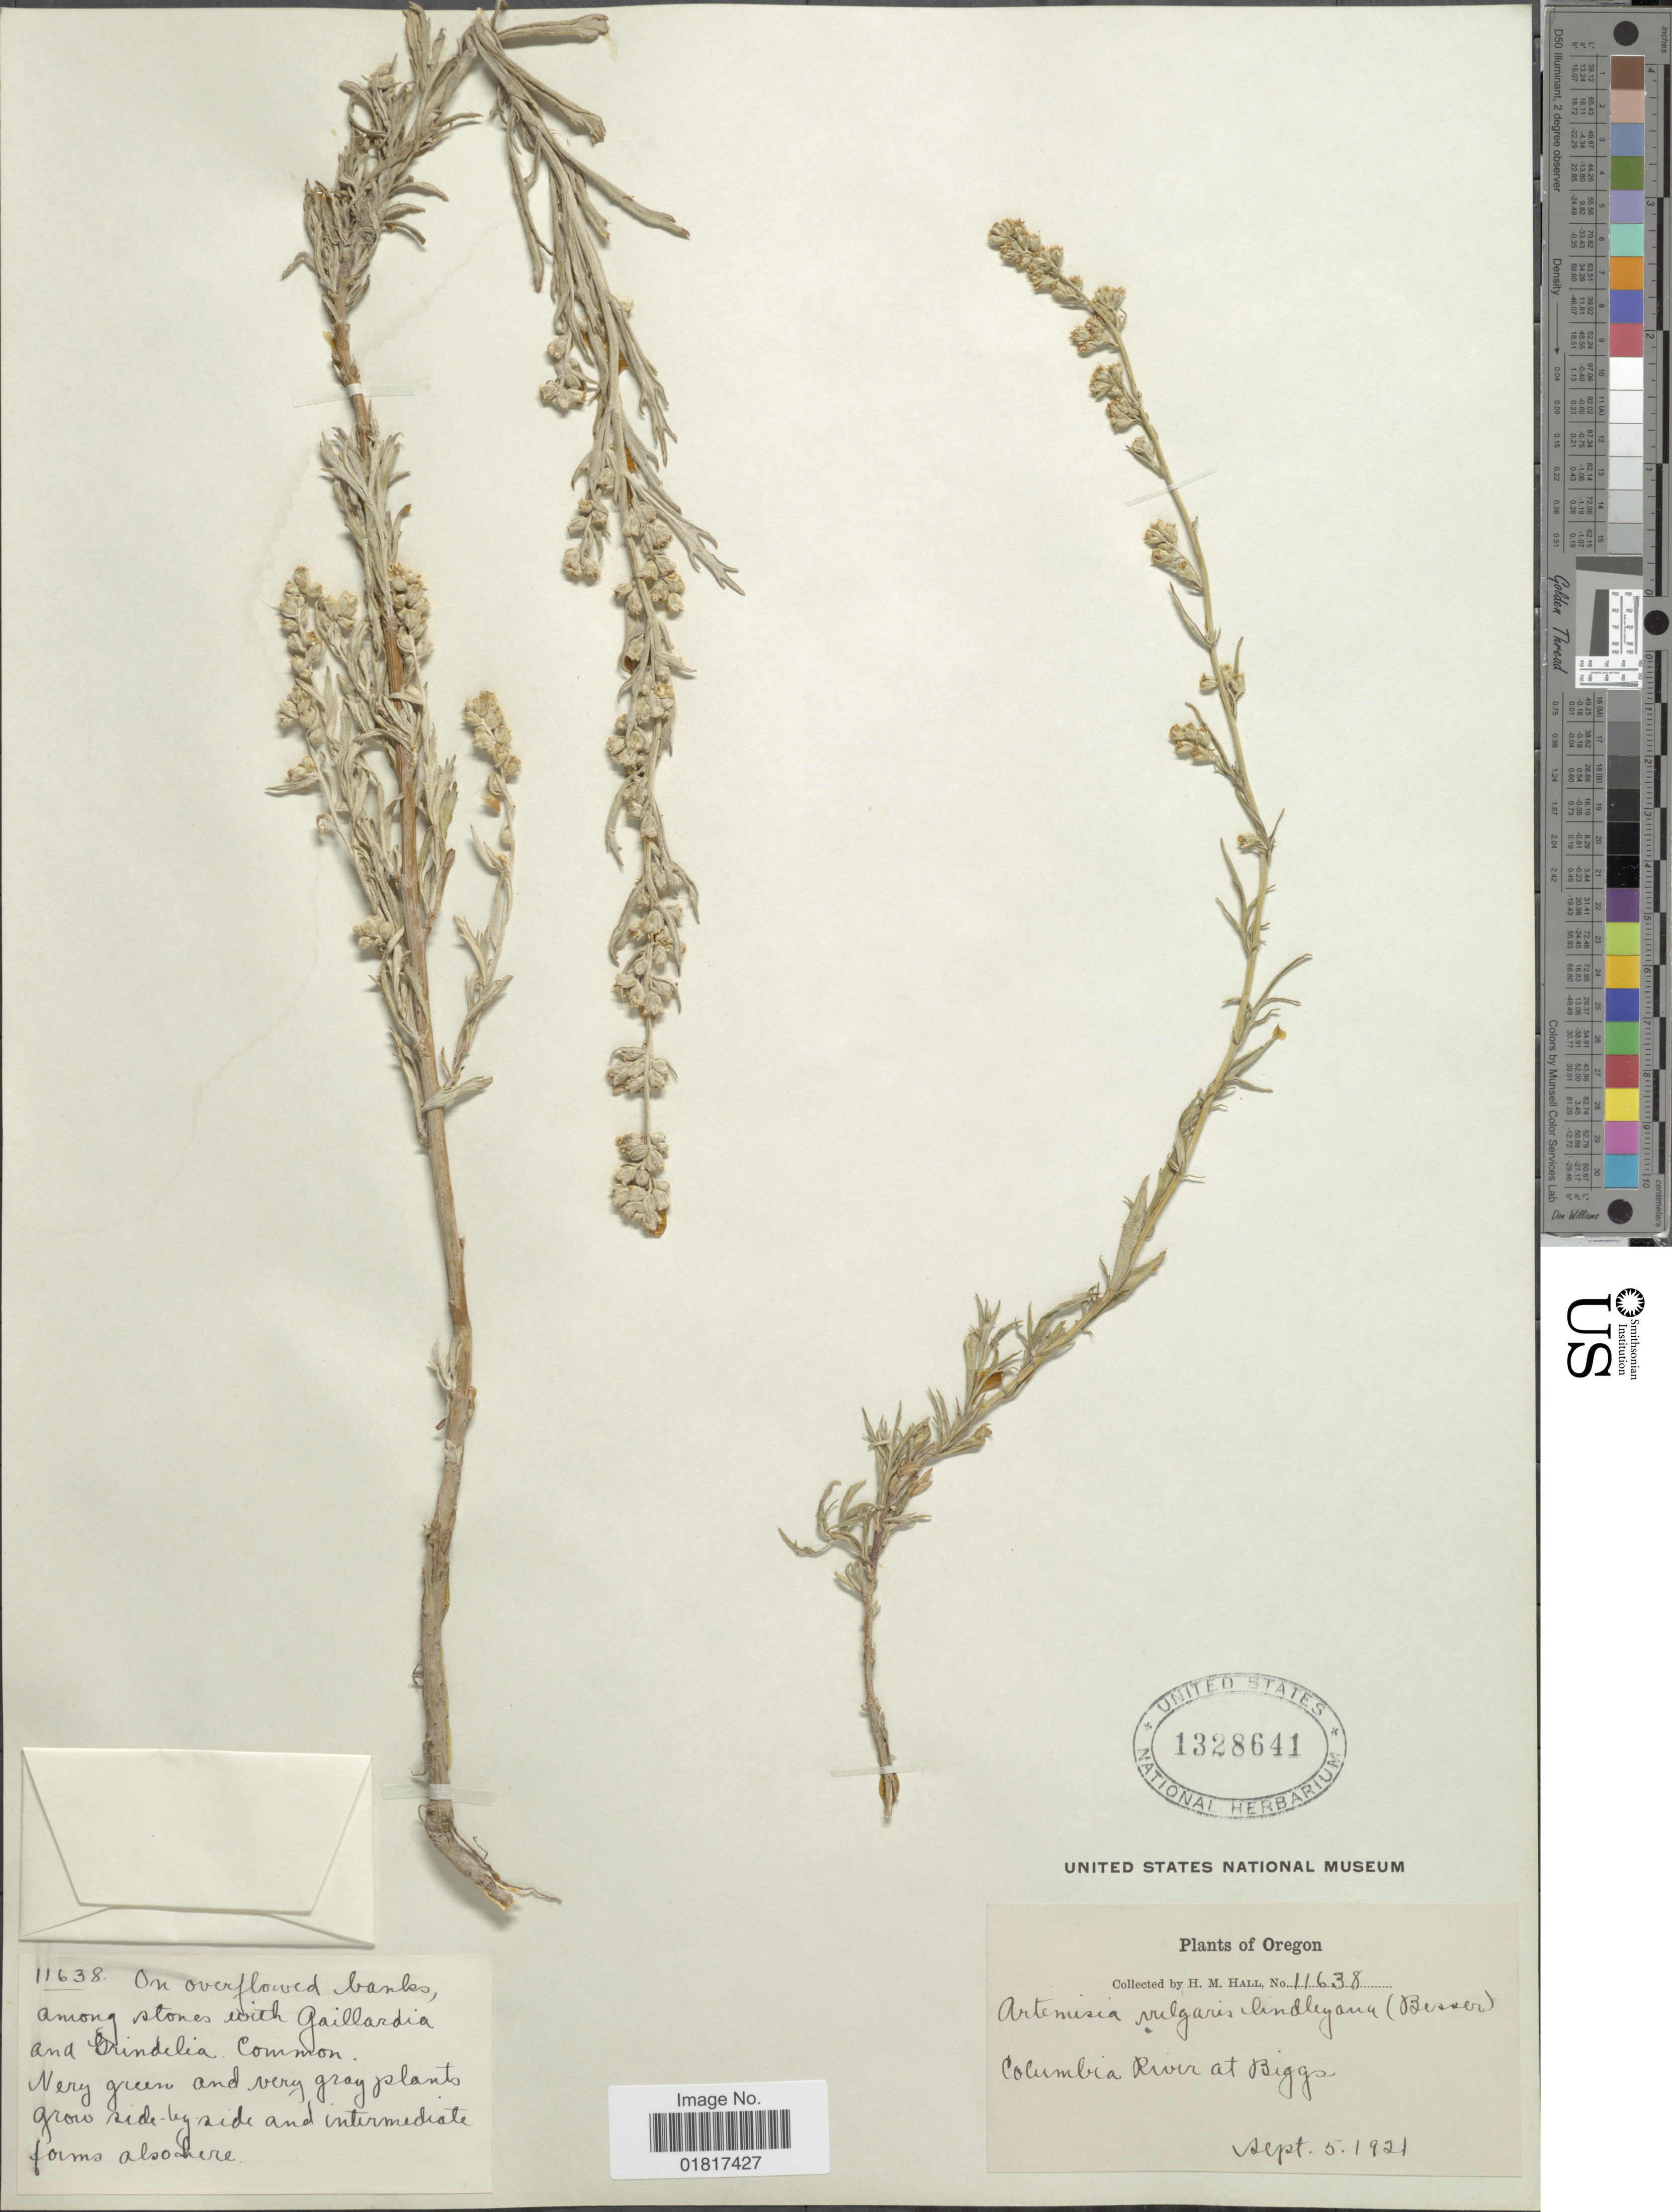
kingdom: Plantae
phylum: Tracheophyta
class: Magnoliopsida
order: Asterales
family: Asteraceae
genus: Artemisia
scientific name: Artemisia vulgaris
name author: L.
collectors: H. M. Hall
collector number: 11638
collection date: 1921-09-05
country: United States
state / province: Oregon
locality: Columbia River at Biggs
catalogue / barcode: US 1328641